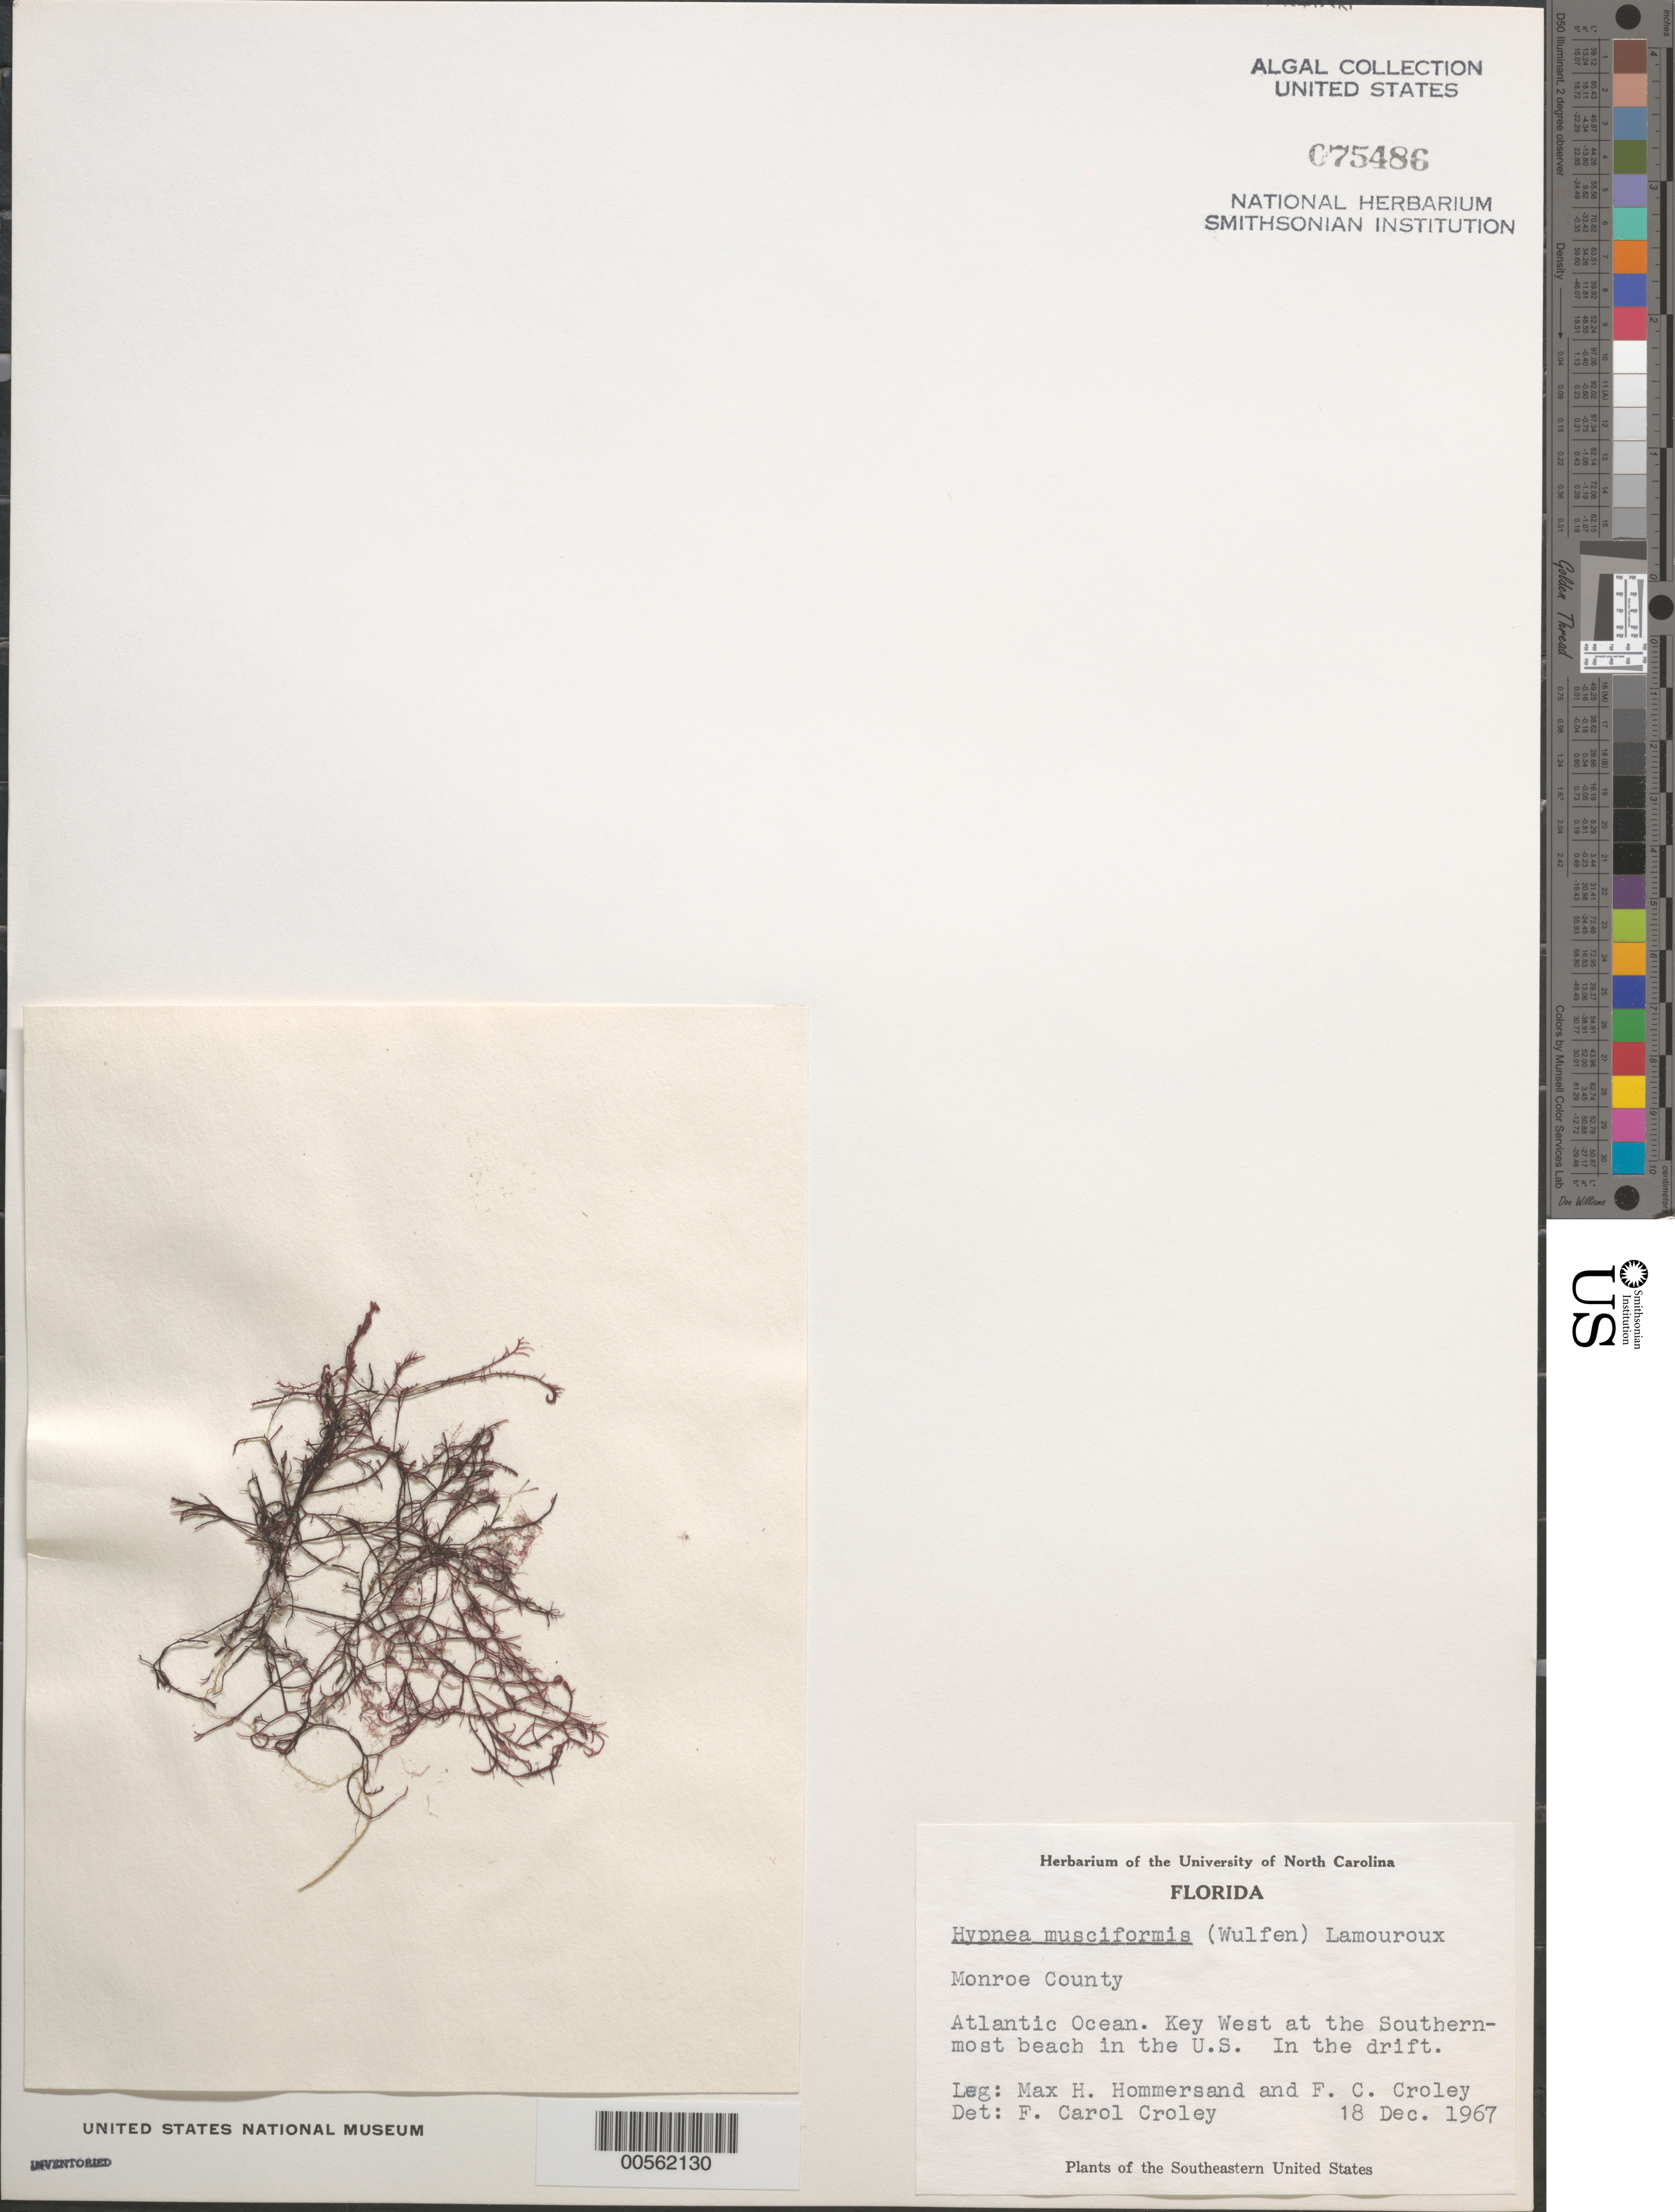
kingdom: Plantae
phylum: Rhodophyta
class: Florideophyceae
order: Gigartinales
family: Cystocloniaceae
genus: Hypnea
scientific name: Hypnea musciformis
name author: (Wulfen) J.V.Lamouroux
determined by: Croley, F. C.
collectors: M. H. Hommersand & F. C. Croley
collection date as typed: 18 Dec 1967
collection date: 1967-12-18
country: United States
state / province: Florida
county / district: Monroe County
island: Key West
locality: Southernmost Beach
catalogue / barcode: US 75486